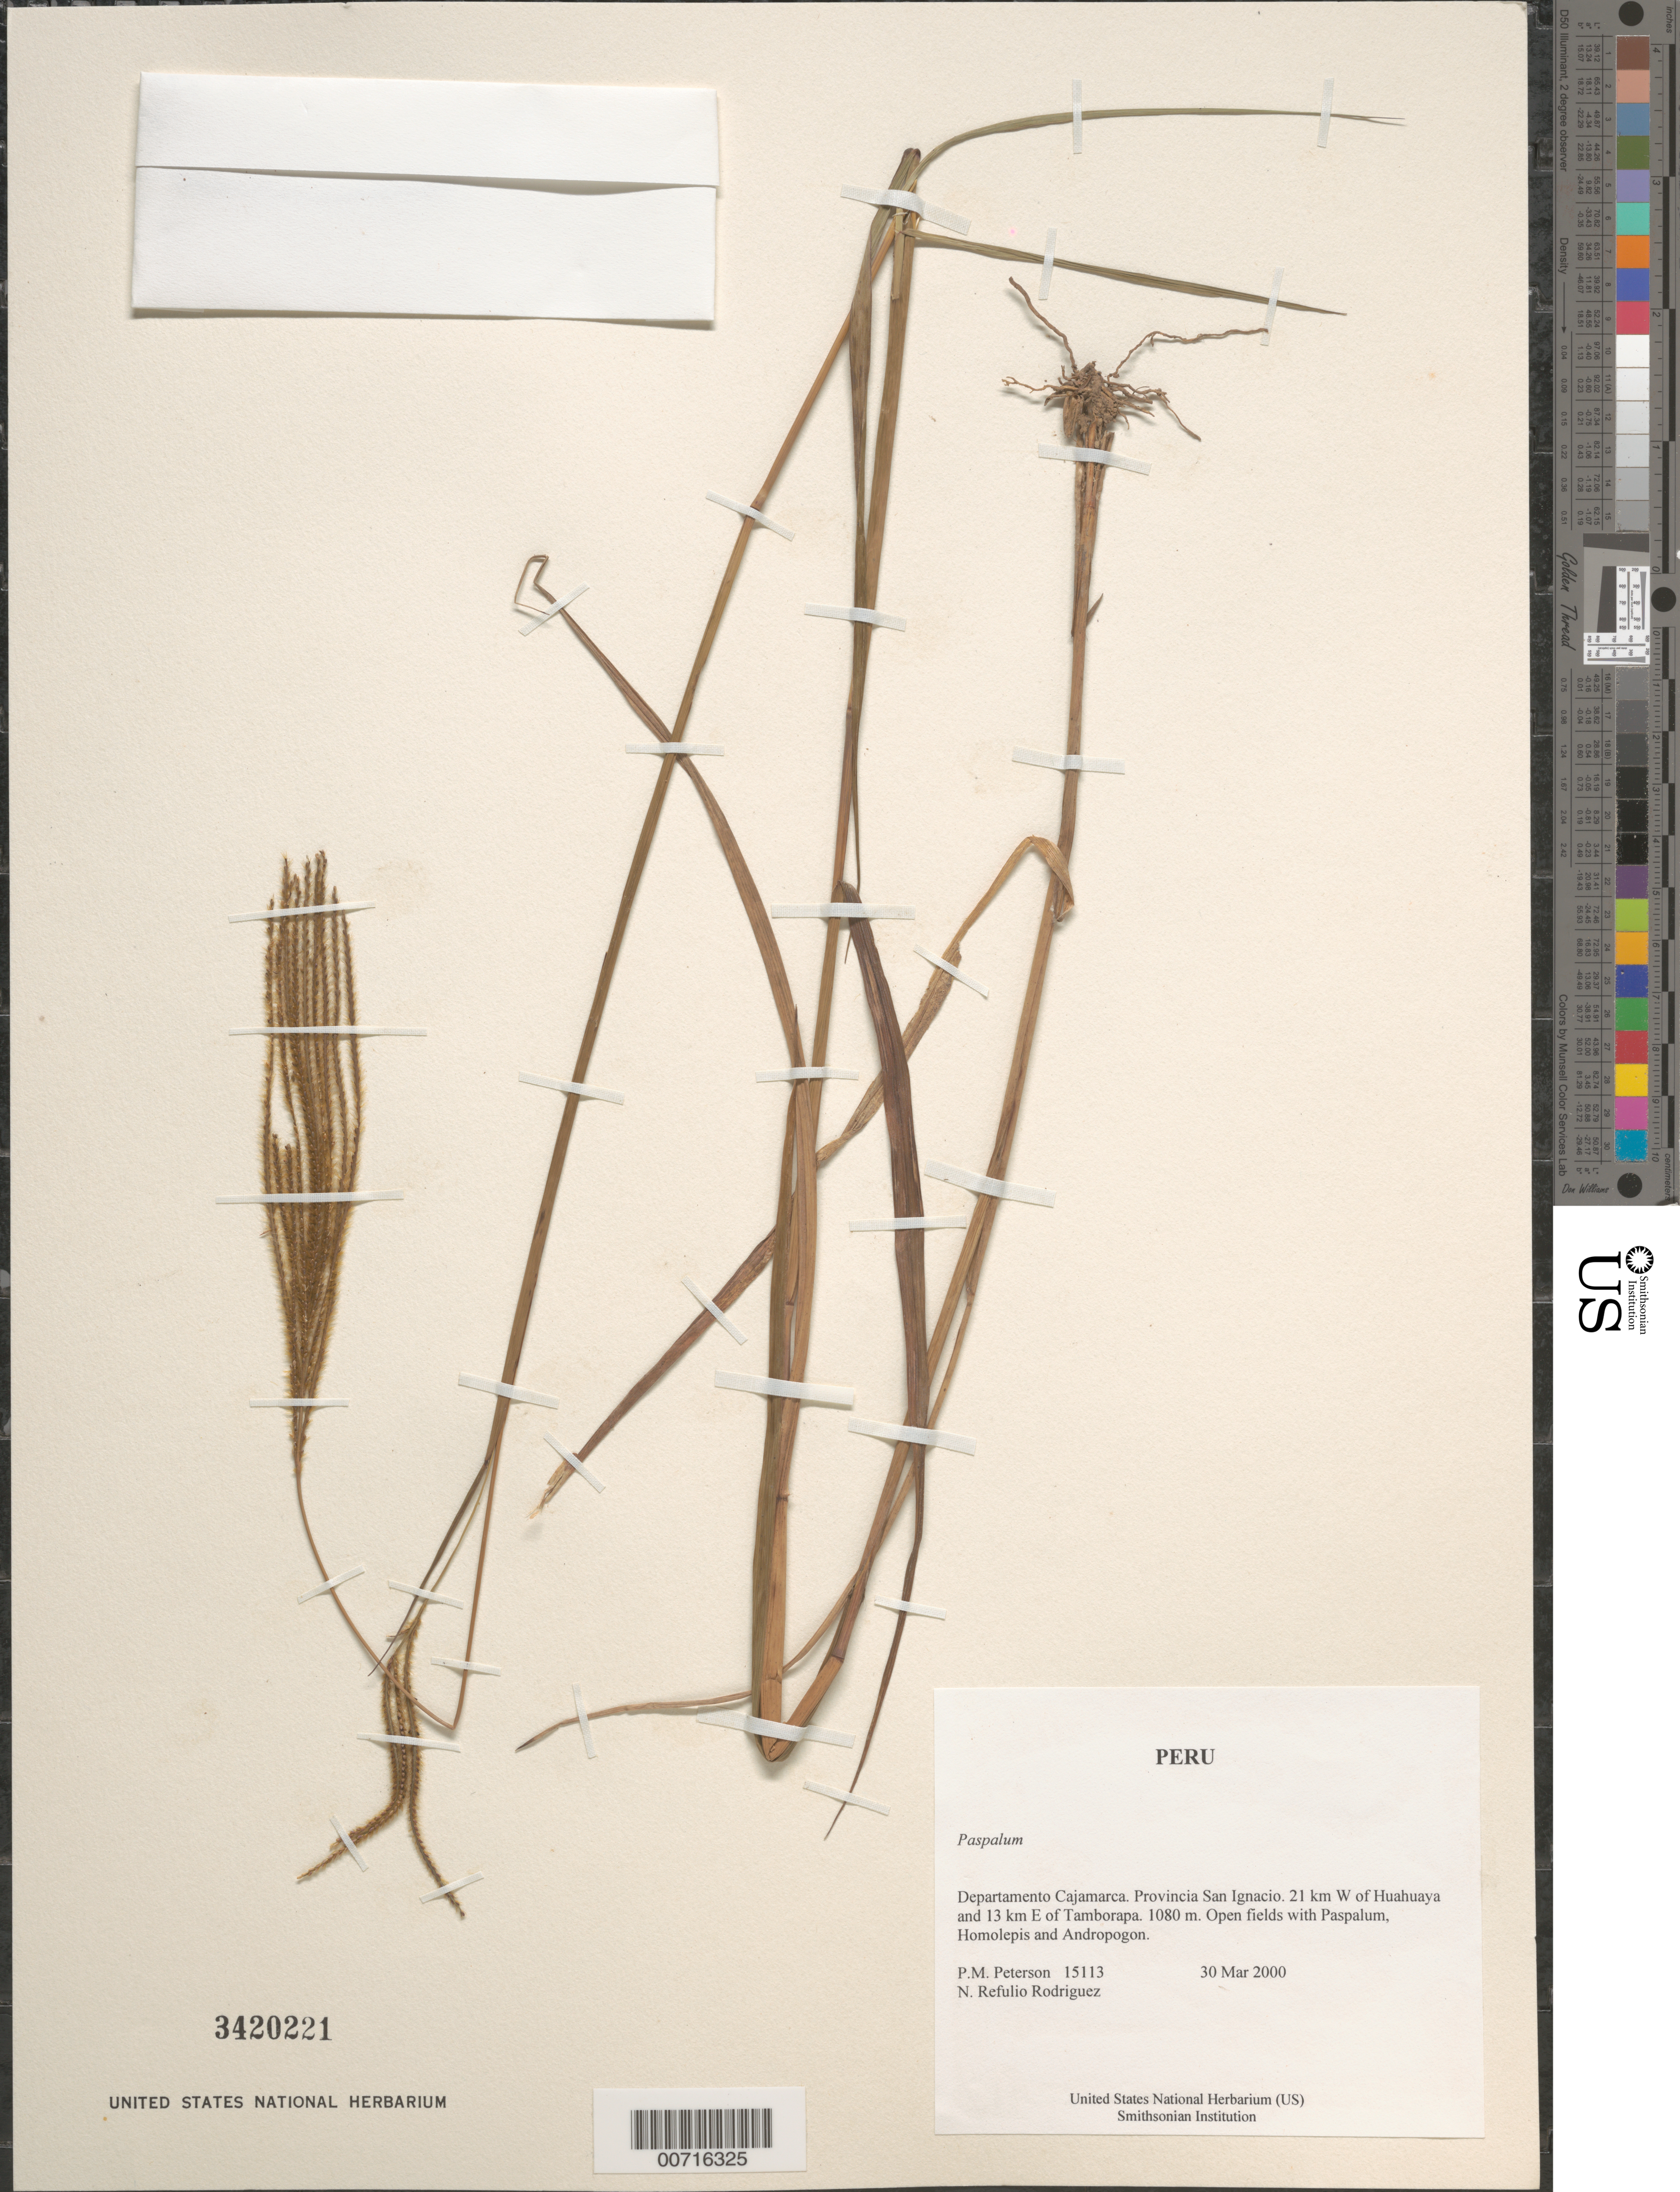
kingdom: Plantae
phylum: Tracheophyta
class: Liliopsida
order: Poales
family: Poaceae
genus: Paspalum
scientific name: Paspalum sp.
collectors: P. M. Peterson & N. Refulio-Rodríguez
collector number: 15113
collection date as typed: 30 Mar 2000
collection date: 2000-03-30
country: Peru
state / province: Cajamarca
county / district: San Ignacio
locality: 21 km W of Huahuaya and 13 km E of Tamborapa.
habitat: Open fields with Paspalum, Homolepis and Andropogon.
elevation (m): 1080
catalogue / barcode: US 3420221